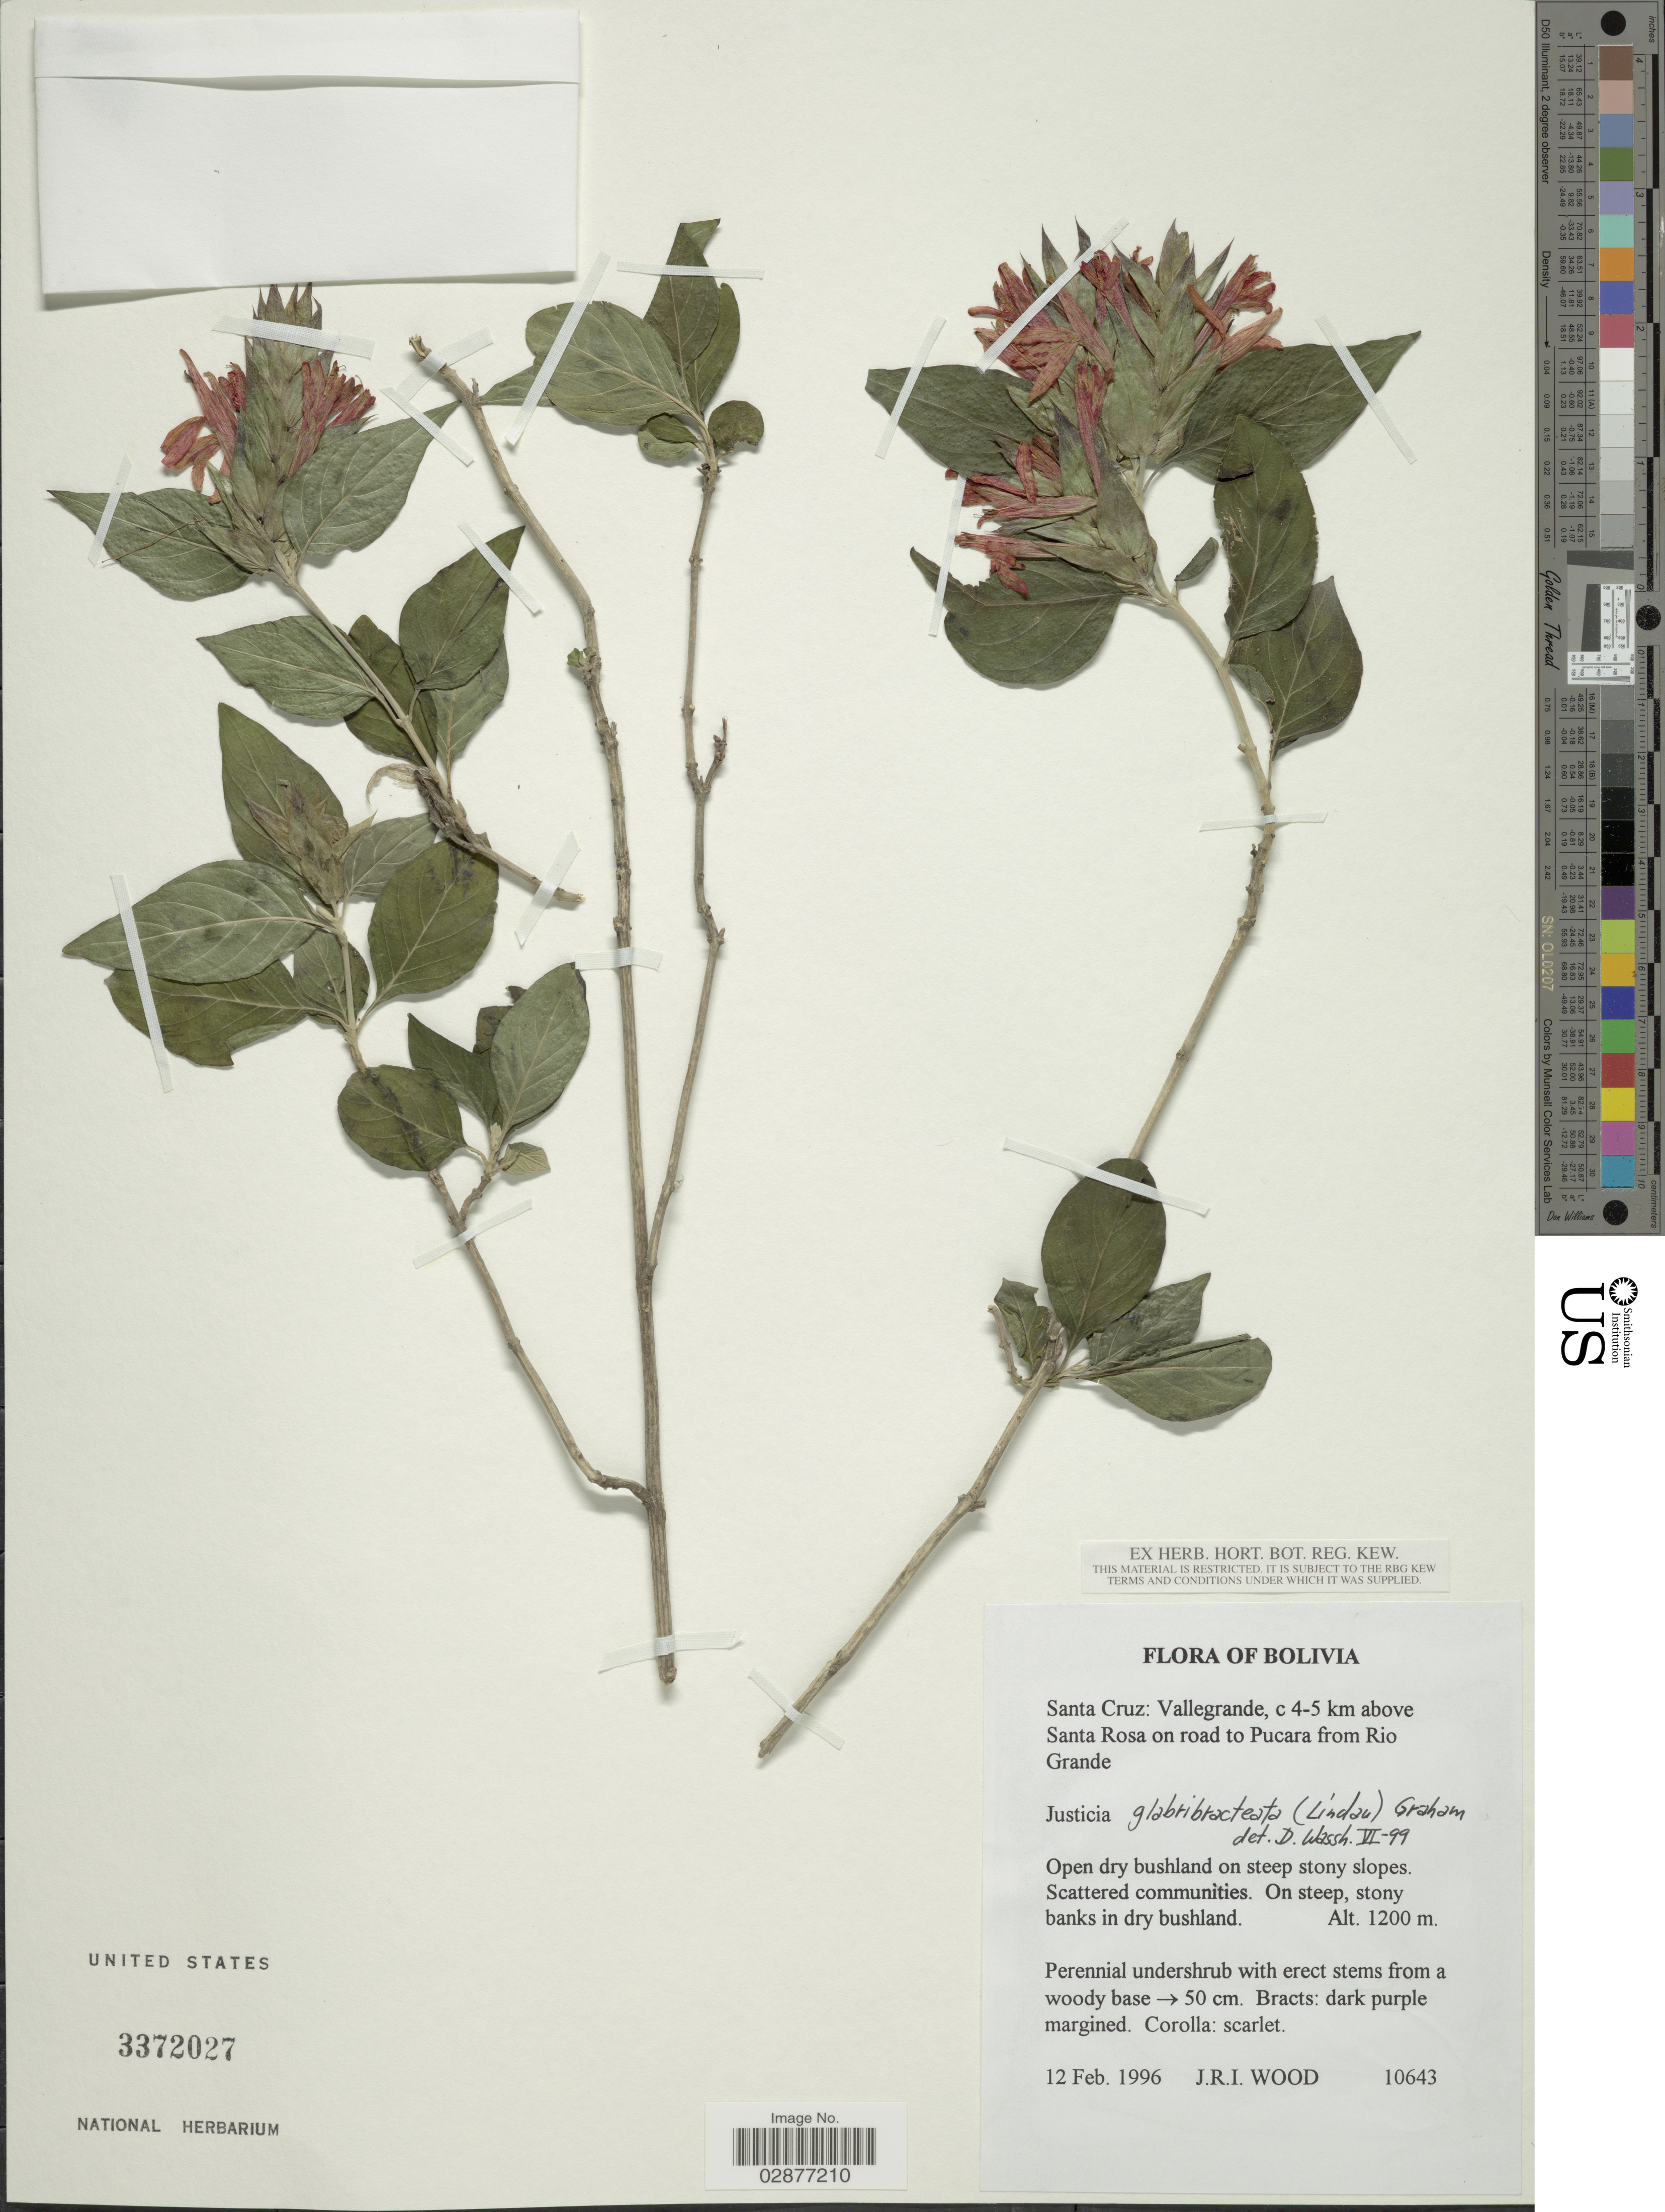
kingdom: Plantae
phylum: Tracheophyta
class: Magnoliopsida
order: Lamiales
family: Acanthaceae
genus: Justicia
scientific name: Justicia aequilabris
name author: (Nees) Lindau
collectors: J. R. I. Wood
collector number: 10643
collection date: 1996-02-12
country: Bolivia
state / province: Santa Cruz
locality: Vallegrande, c 4-5 km above Santa Rosa on road to Pucara from Rio Grande.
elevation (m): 1200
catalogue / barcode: US 3372027